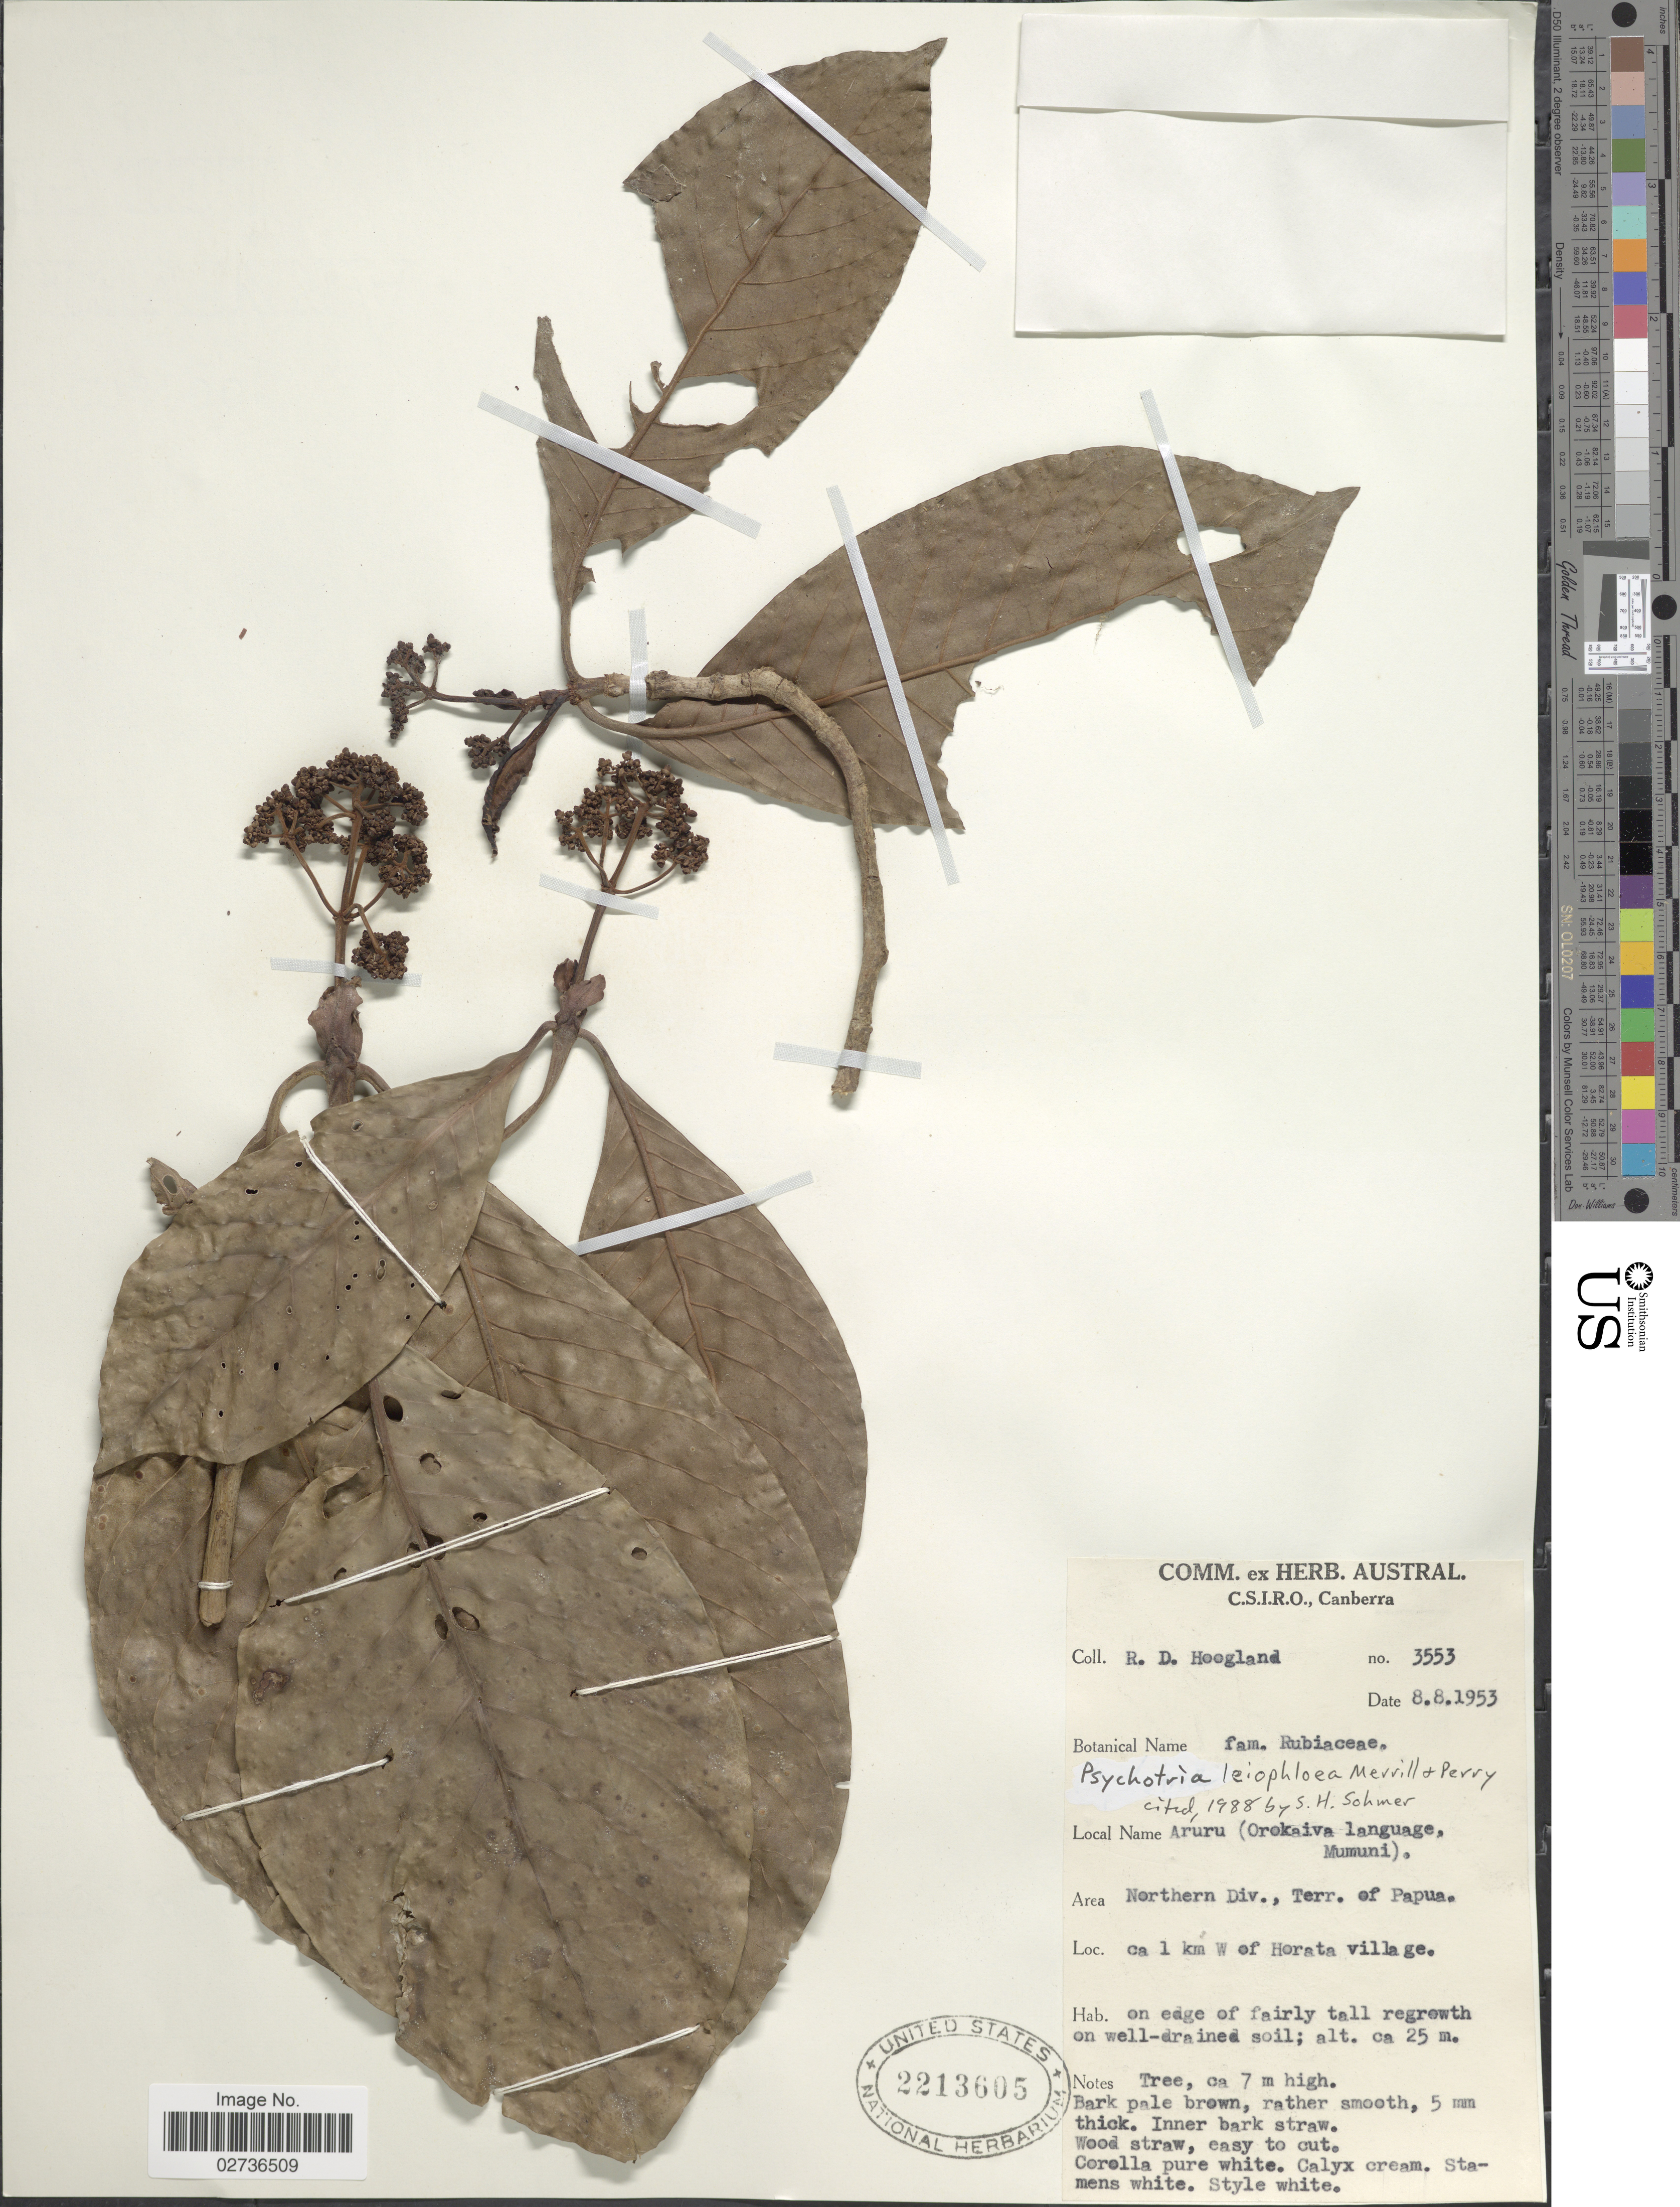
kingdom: Plantae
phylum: Tracheophyta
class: Magnoliopsida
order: Gentianales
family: Rubiaceae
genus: Psychotria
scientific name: Psychotria leiophloea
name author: Merr. & L.M. Perry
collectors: R. D. Hoogland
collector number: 3553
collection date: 1953-08-08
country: Papua New Guinea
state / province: Northern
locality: Northern Div., Terr. of Papua, 1 km W of Horata village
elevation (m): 25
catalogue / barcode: US 2213605